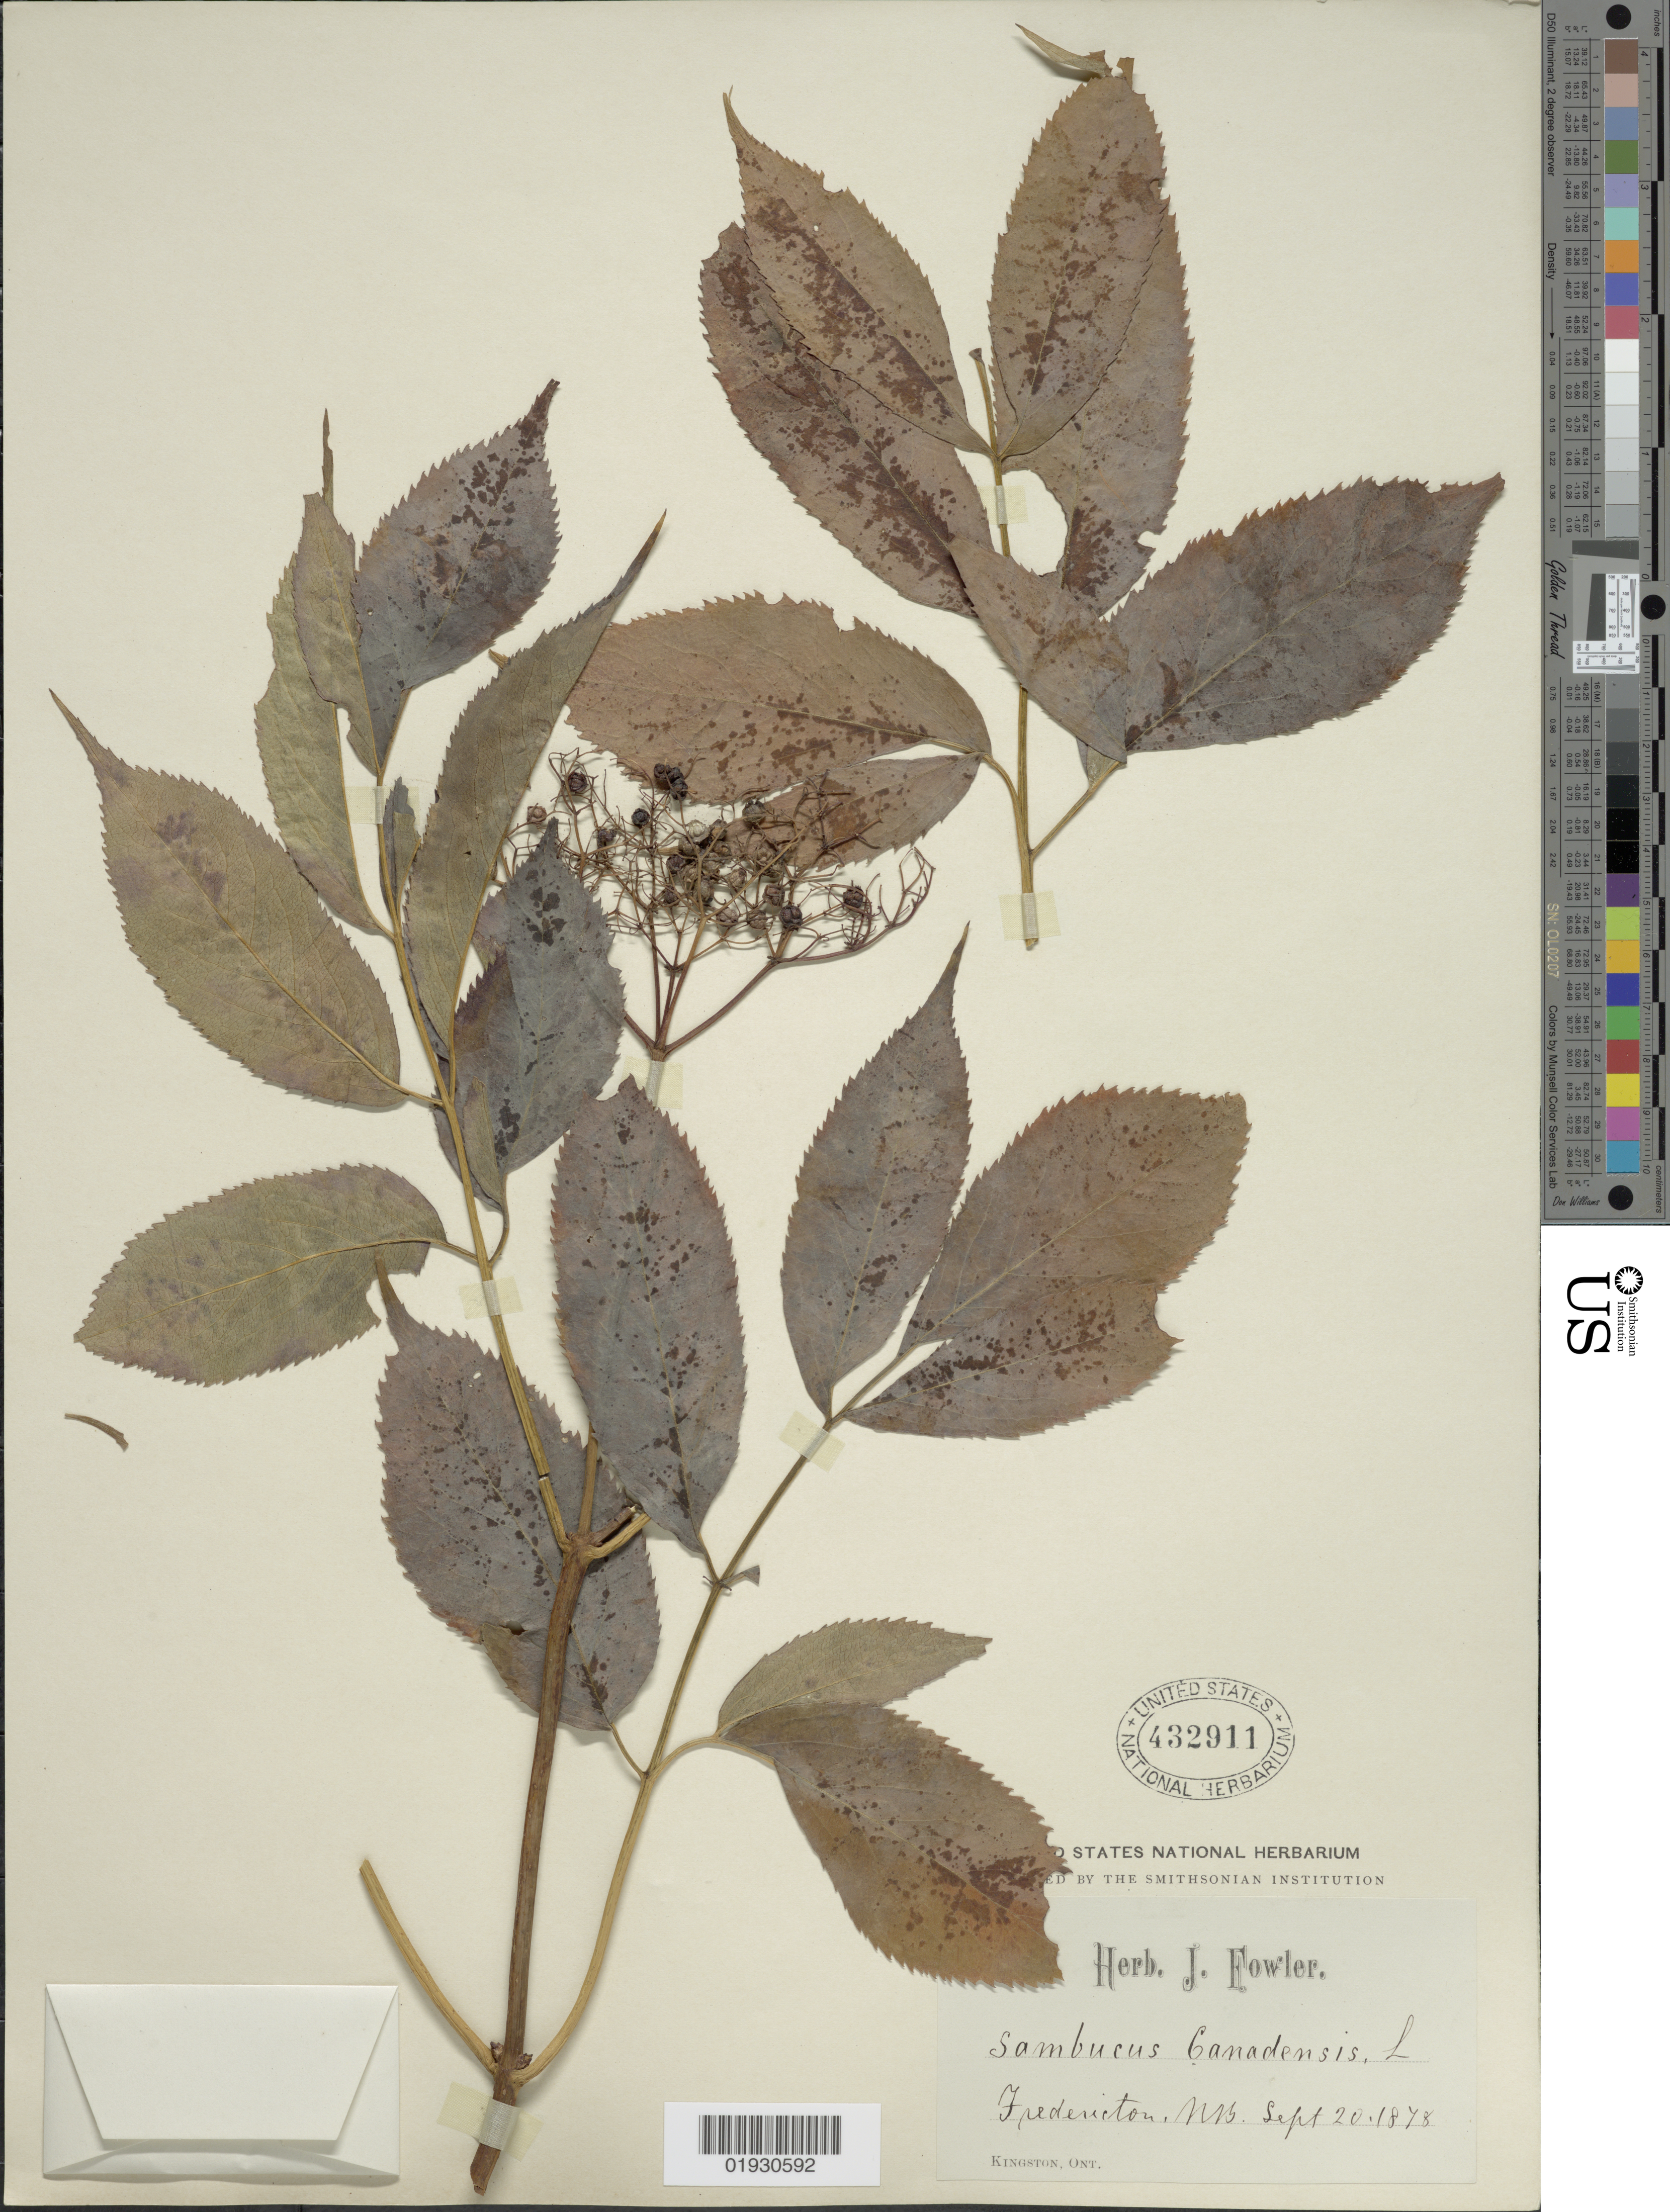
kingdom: Plantae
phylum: Tracheophyta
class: Magnoliopsida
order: Dipsacales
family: Viburnaceae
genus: Sambucus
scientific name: Sambucus canadensis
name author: L.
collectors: ex herb. J. Fowler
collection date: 1878-09-20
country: Canada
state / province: New Brunswick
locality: Fredericton.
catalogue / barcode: US 432911